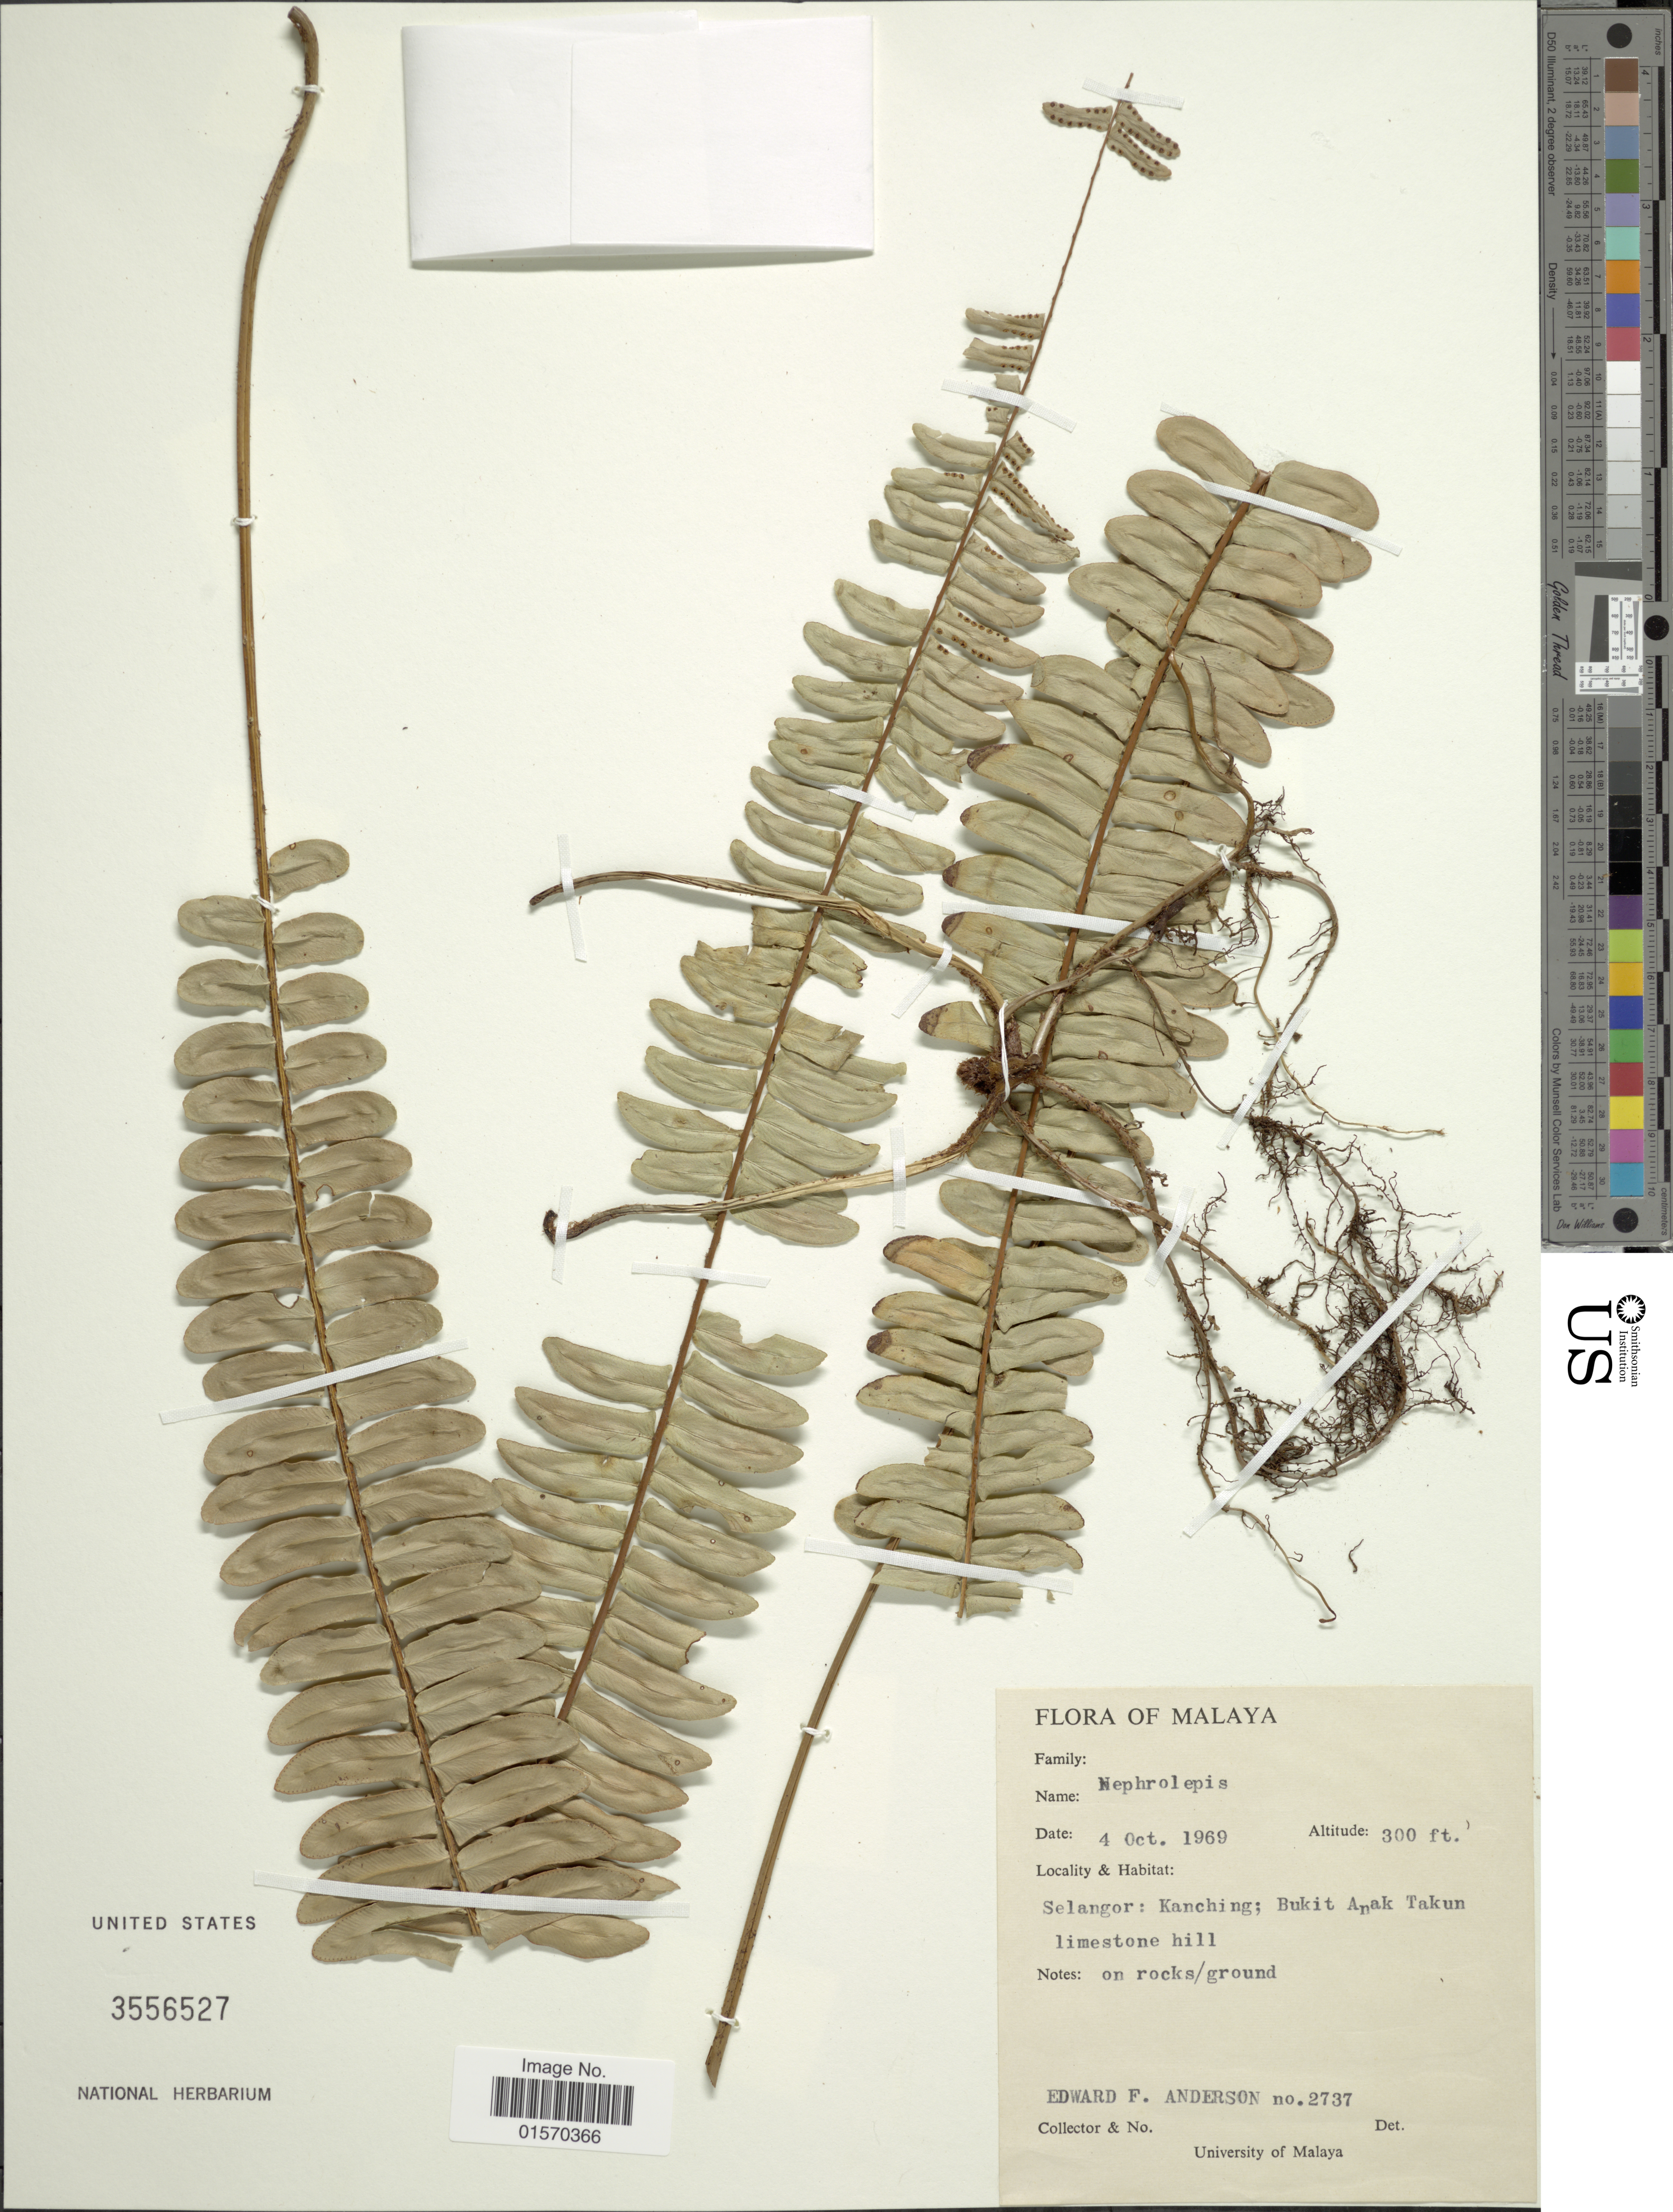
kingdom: Plantae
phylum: Tracheophyta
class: Polypodiopsida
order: Polypodiales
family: Nephrolepidaceae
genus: Nephrolepis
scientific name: Nephrolepis undulata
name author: J. Sm.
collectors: E. F. Anderson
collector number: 2737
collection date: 1969-10-04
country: Malaysia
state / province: Selangor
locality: Malaya. Kanching; Bukit Anak Takun limestone hill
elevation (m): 91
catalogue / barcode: US 3556527